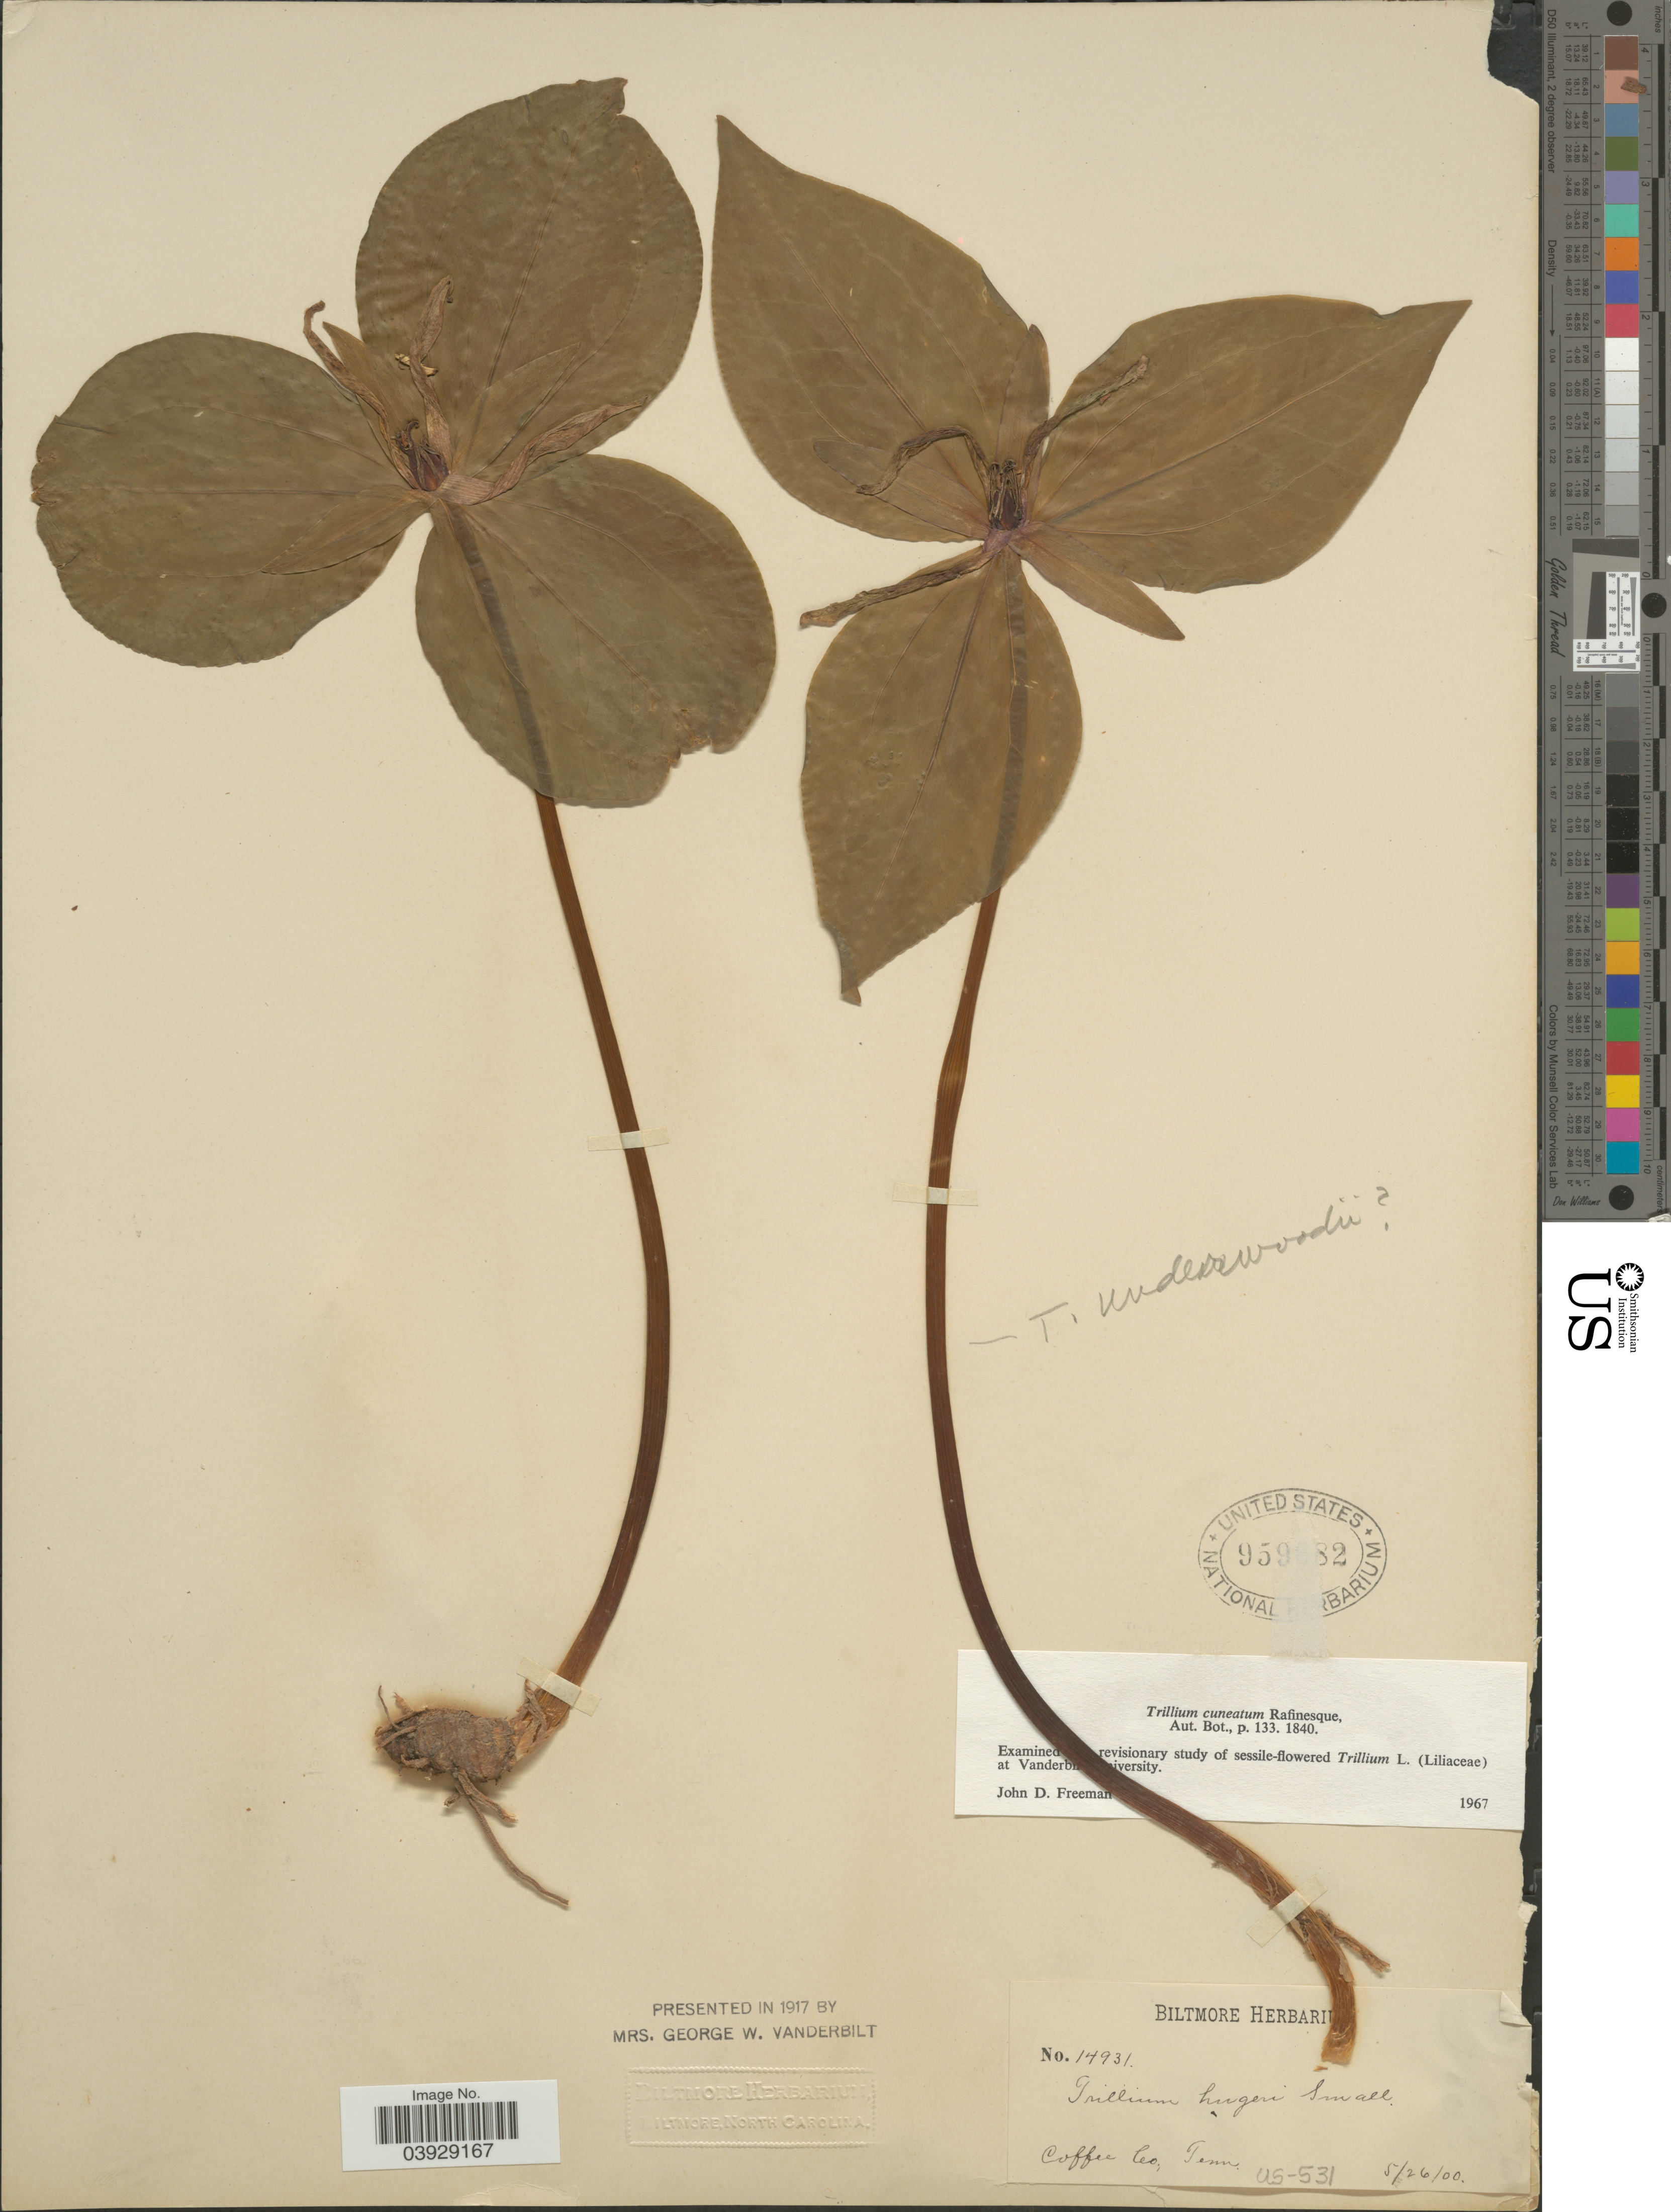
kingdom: Plantae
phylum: Tracheophyta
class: Liliopsida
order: Liliales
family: Melanthiaceae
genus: Trillium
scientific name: Trillium cuneatum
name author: Raf.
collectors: ex herb. Biltmore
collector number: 14931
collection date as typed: Transcribed d/m/y: 26/5/0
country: United States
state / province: Tennessee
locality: Coffee Co.